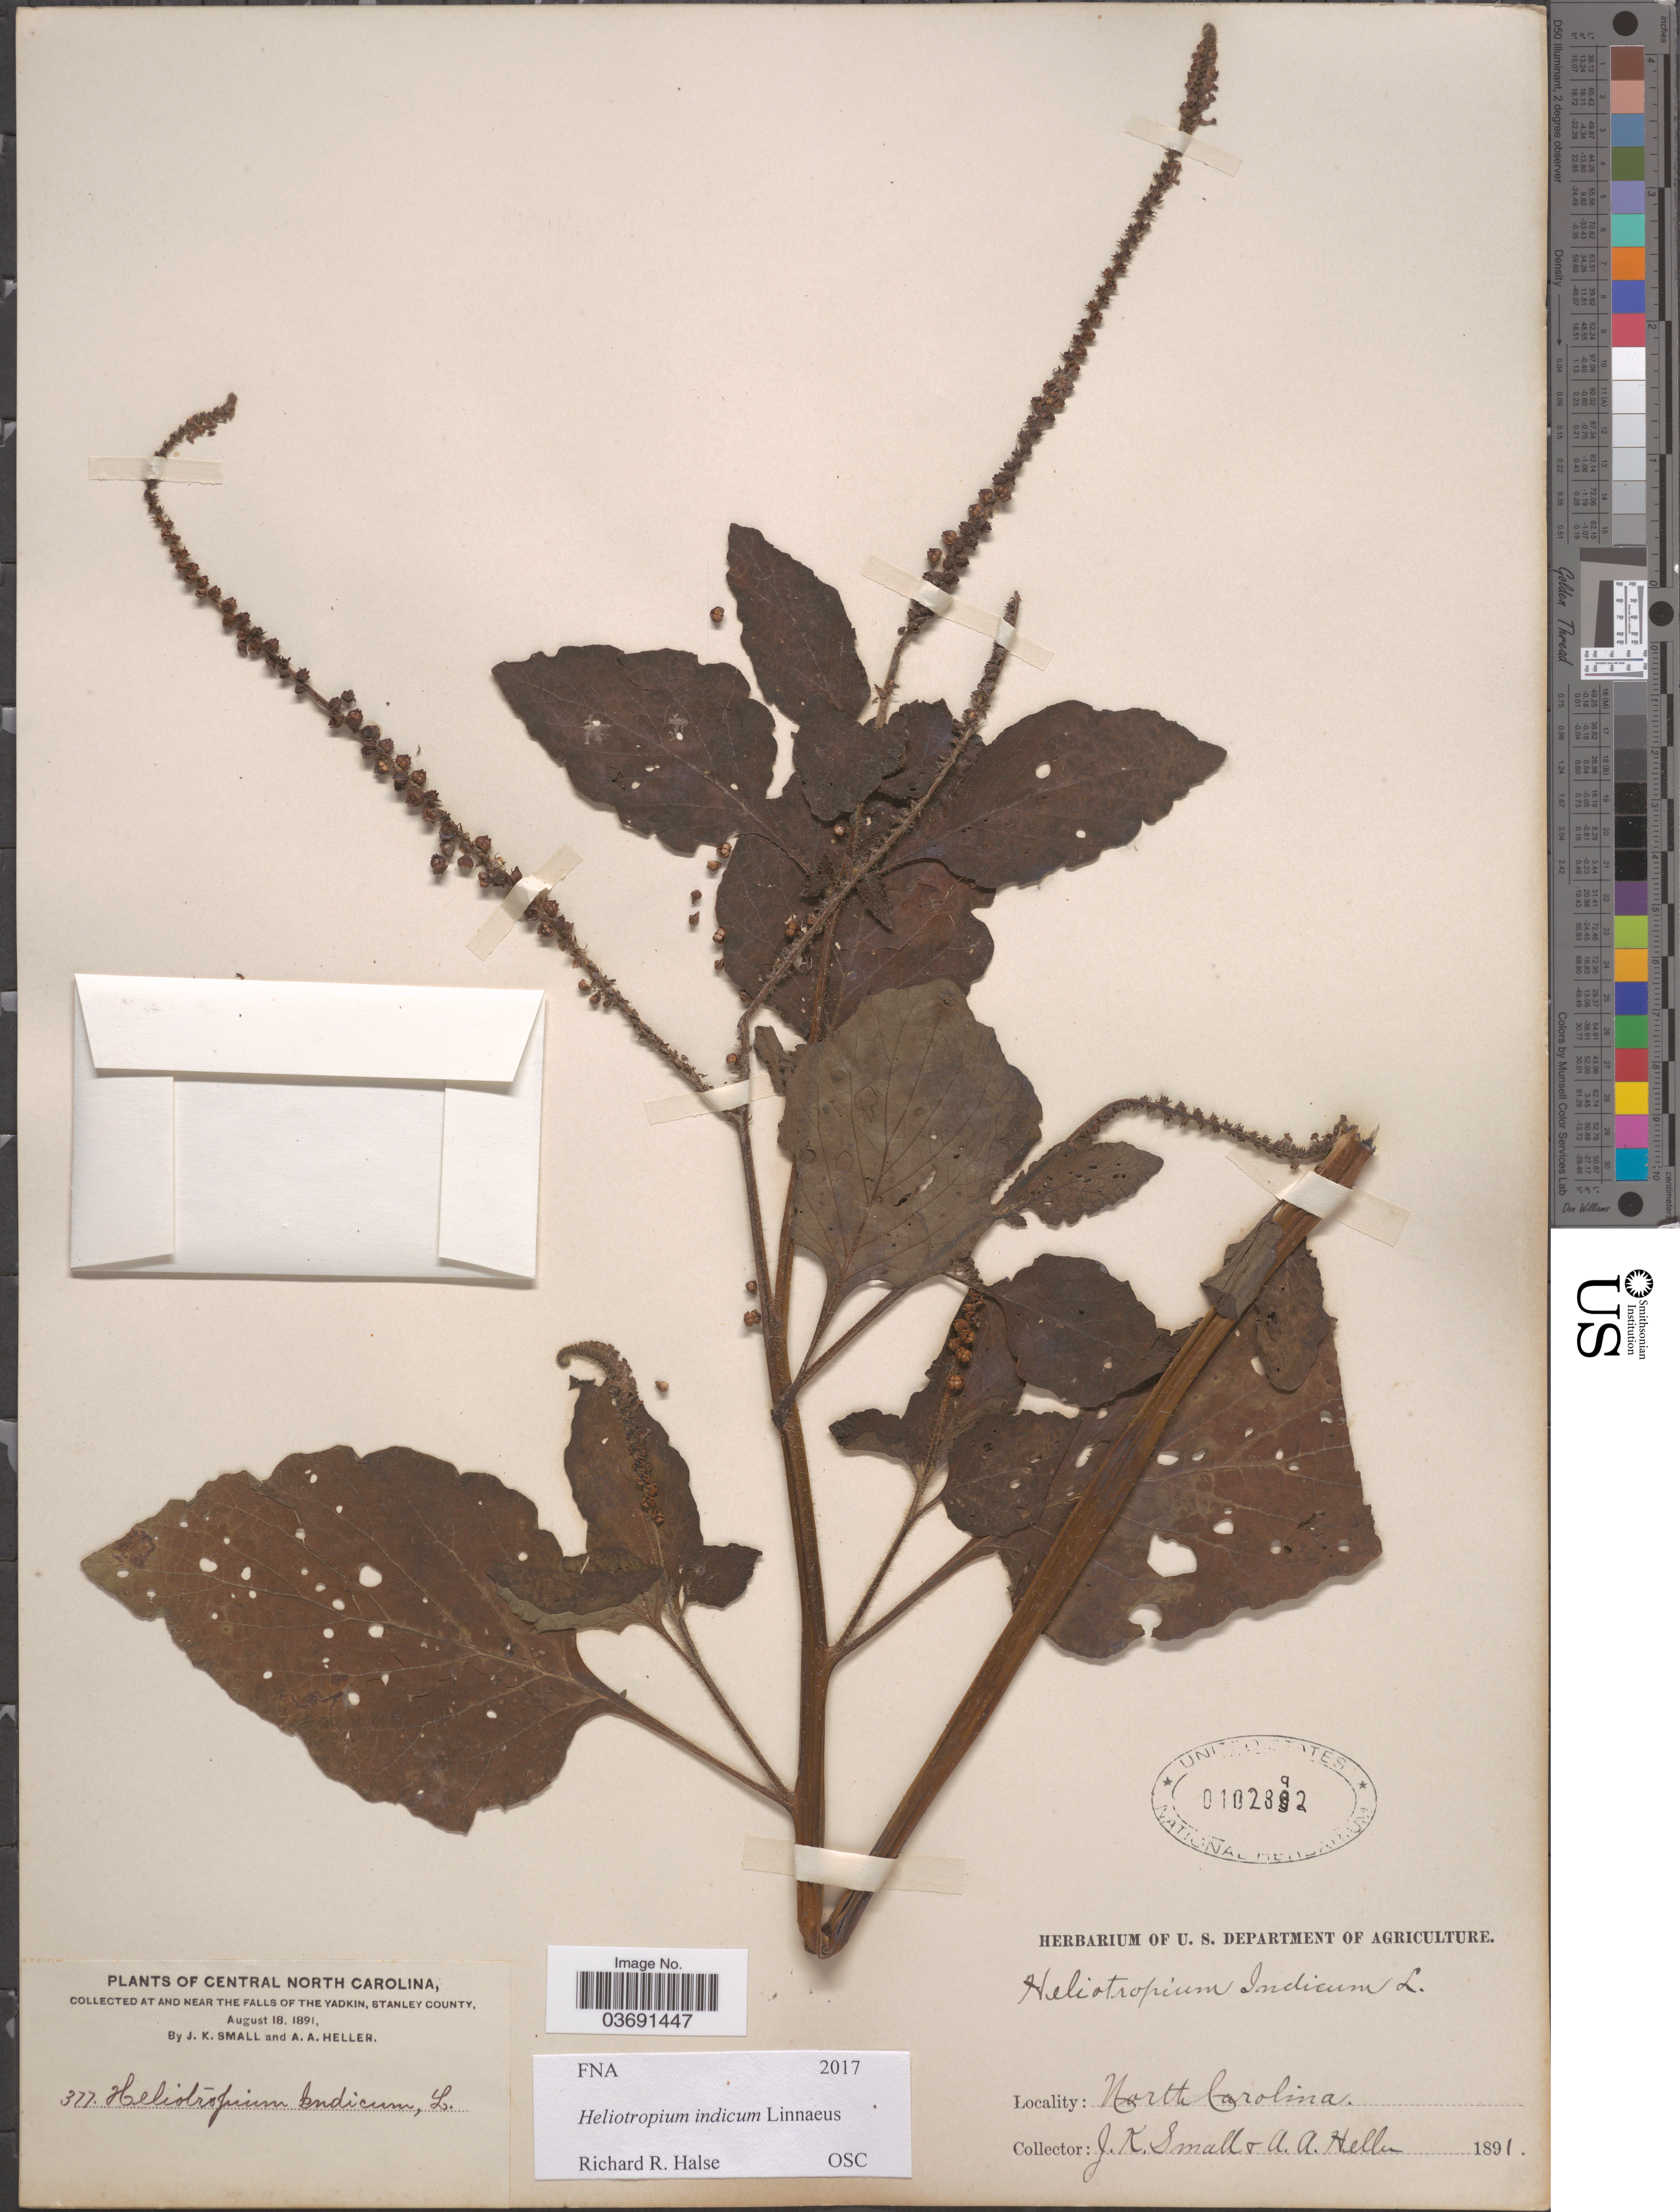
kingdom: Plantae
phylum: Tracheophyta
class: Magnoliopsida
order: Boraginales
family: Heliotropiaceae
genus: Heliotropium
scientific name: Heliotropium indicum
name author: L.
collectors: J. K. Small & A. A. Heller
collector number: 377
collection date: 1891-08-18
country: United States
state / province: North Carolina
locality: Central North Carolina. At and near the Falls of the Yadkin, Stanley County.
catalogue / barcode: US 102892